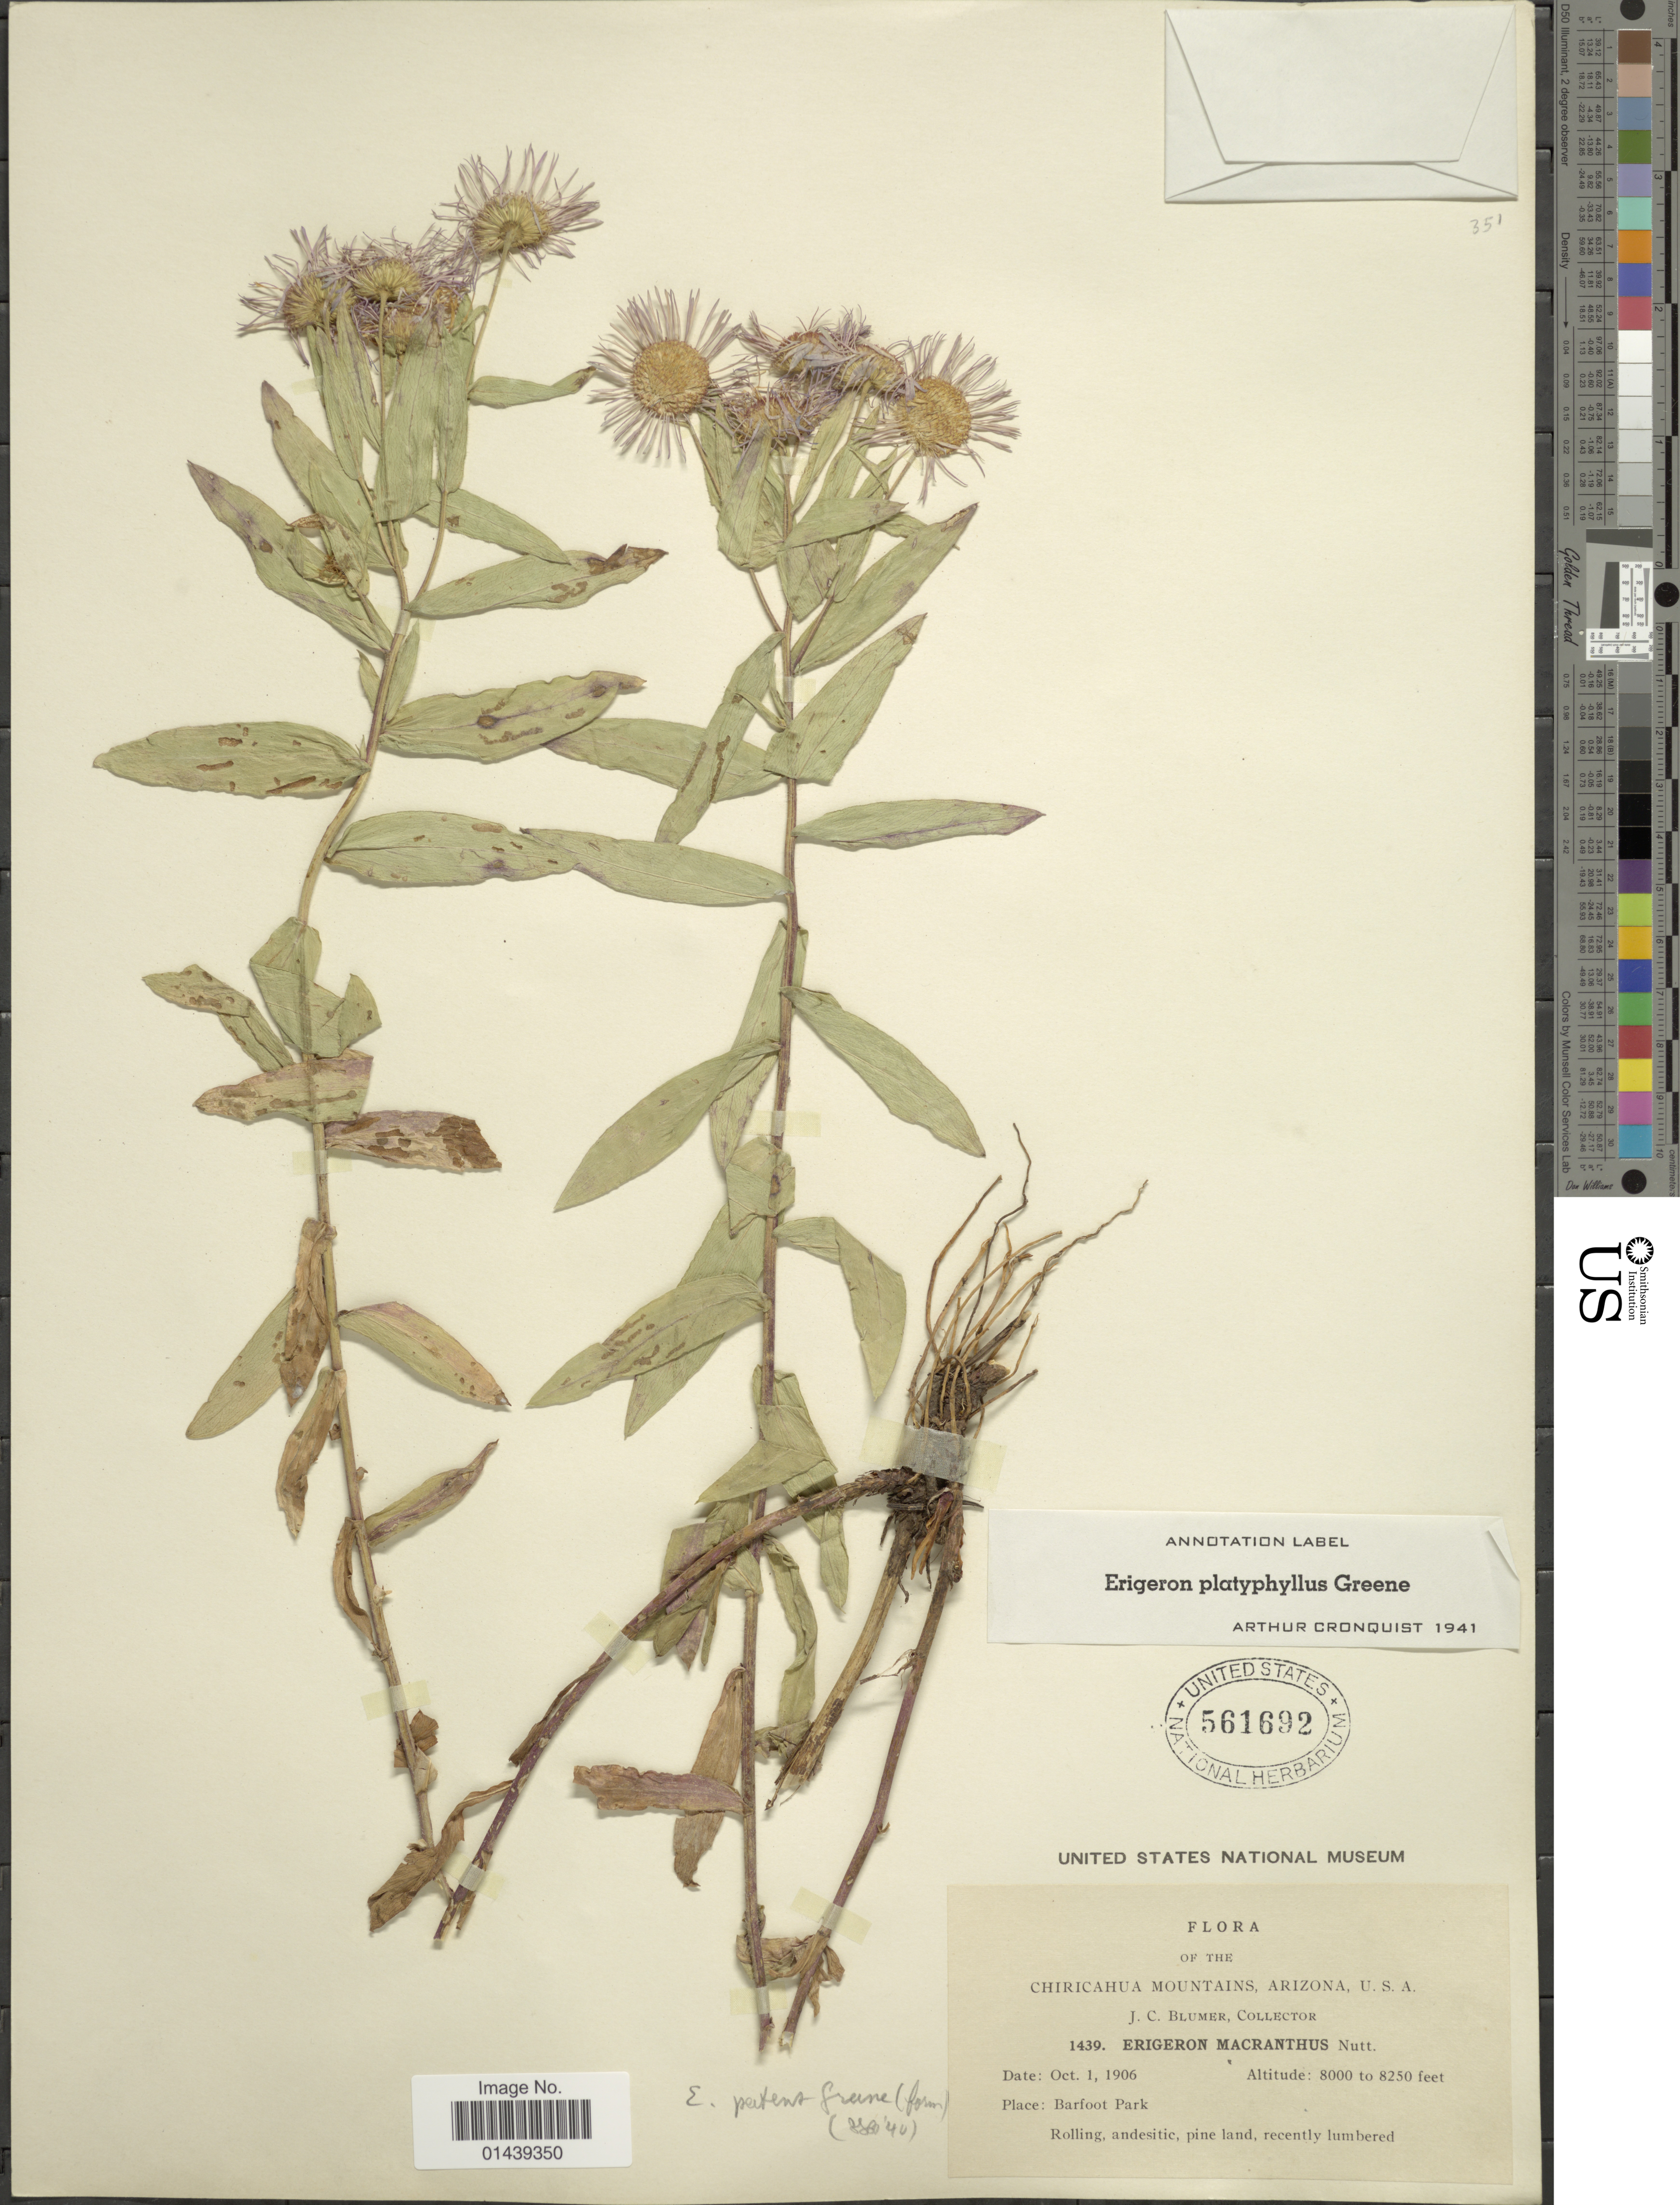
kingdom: Plantae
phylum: Tracheophyta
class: Magnoliopsida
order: Asterales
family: Asteraceae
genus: Erigeron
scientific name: Erigeron platyphyllus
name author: Greene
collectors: J. C. Blumer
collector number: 1439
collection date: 1906-10-01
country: United States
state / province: Arizona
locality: Chiricahua Mountains. Barfoot Park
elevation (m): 2438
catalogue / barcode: US 561692